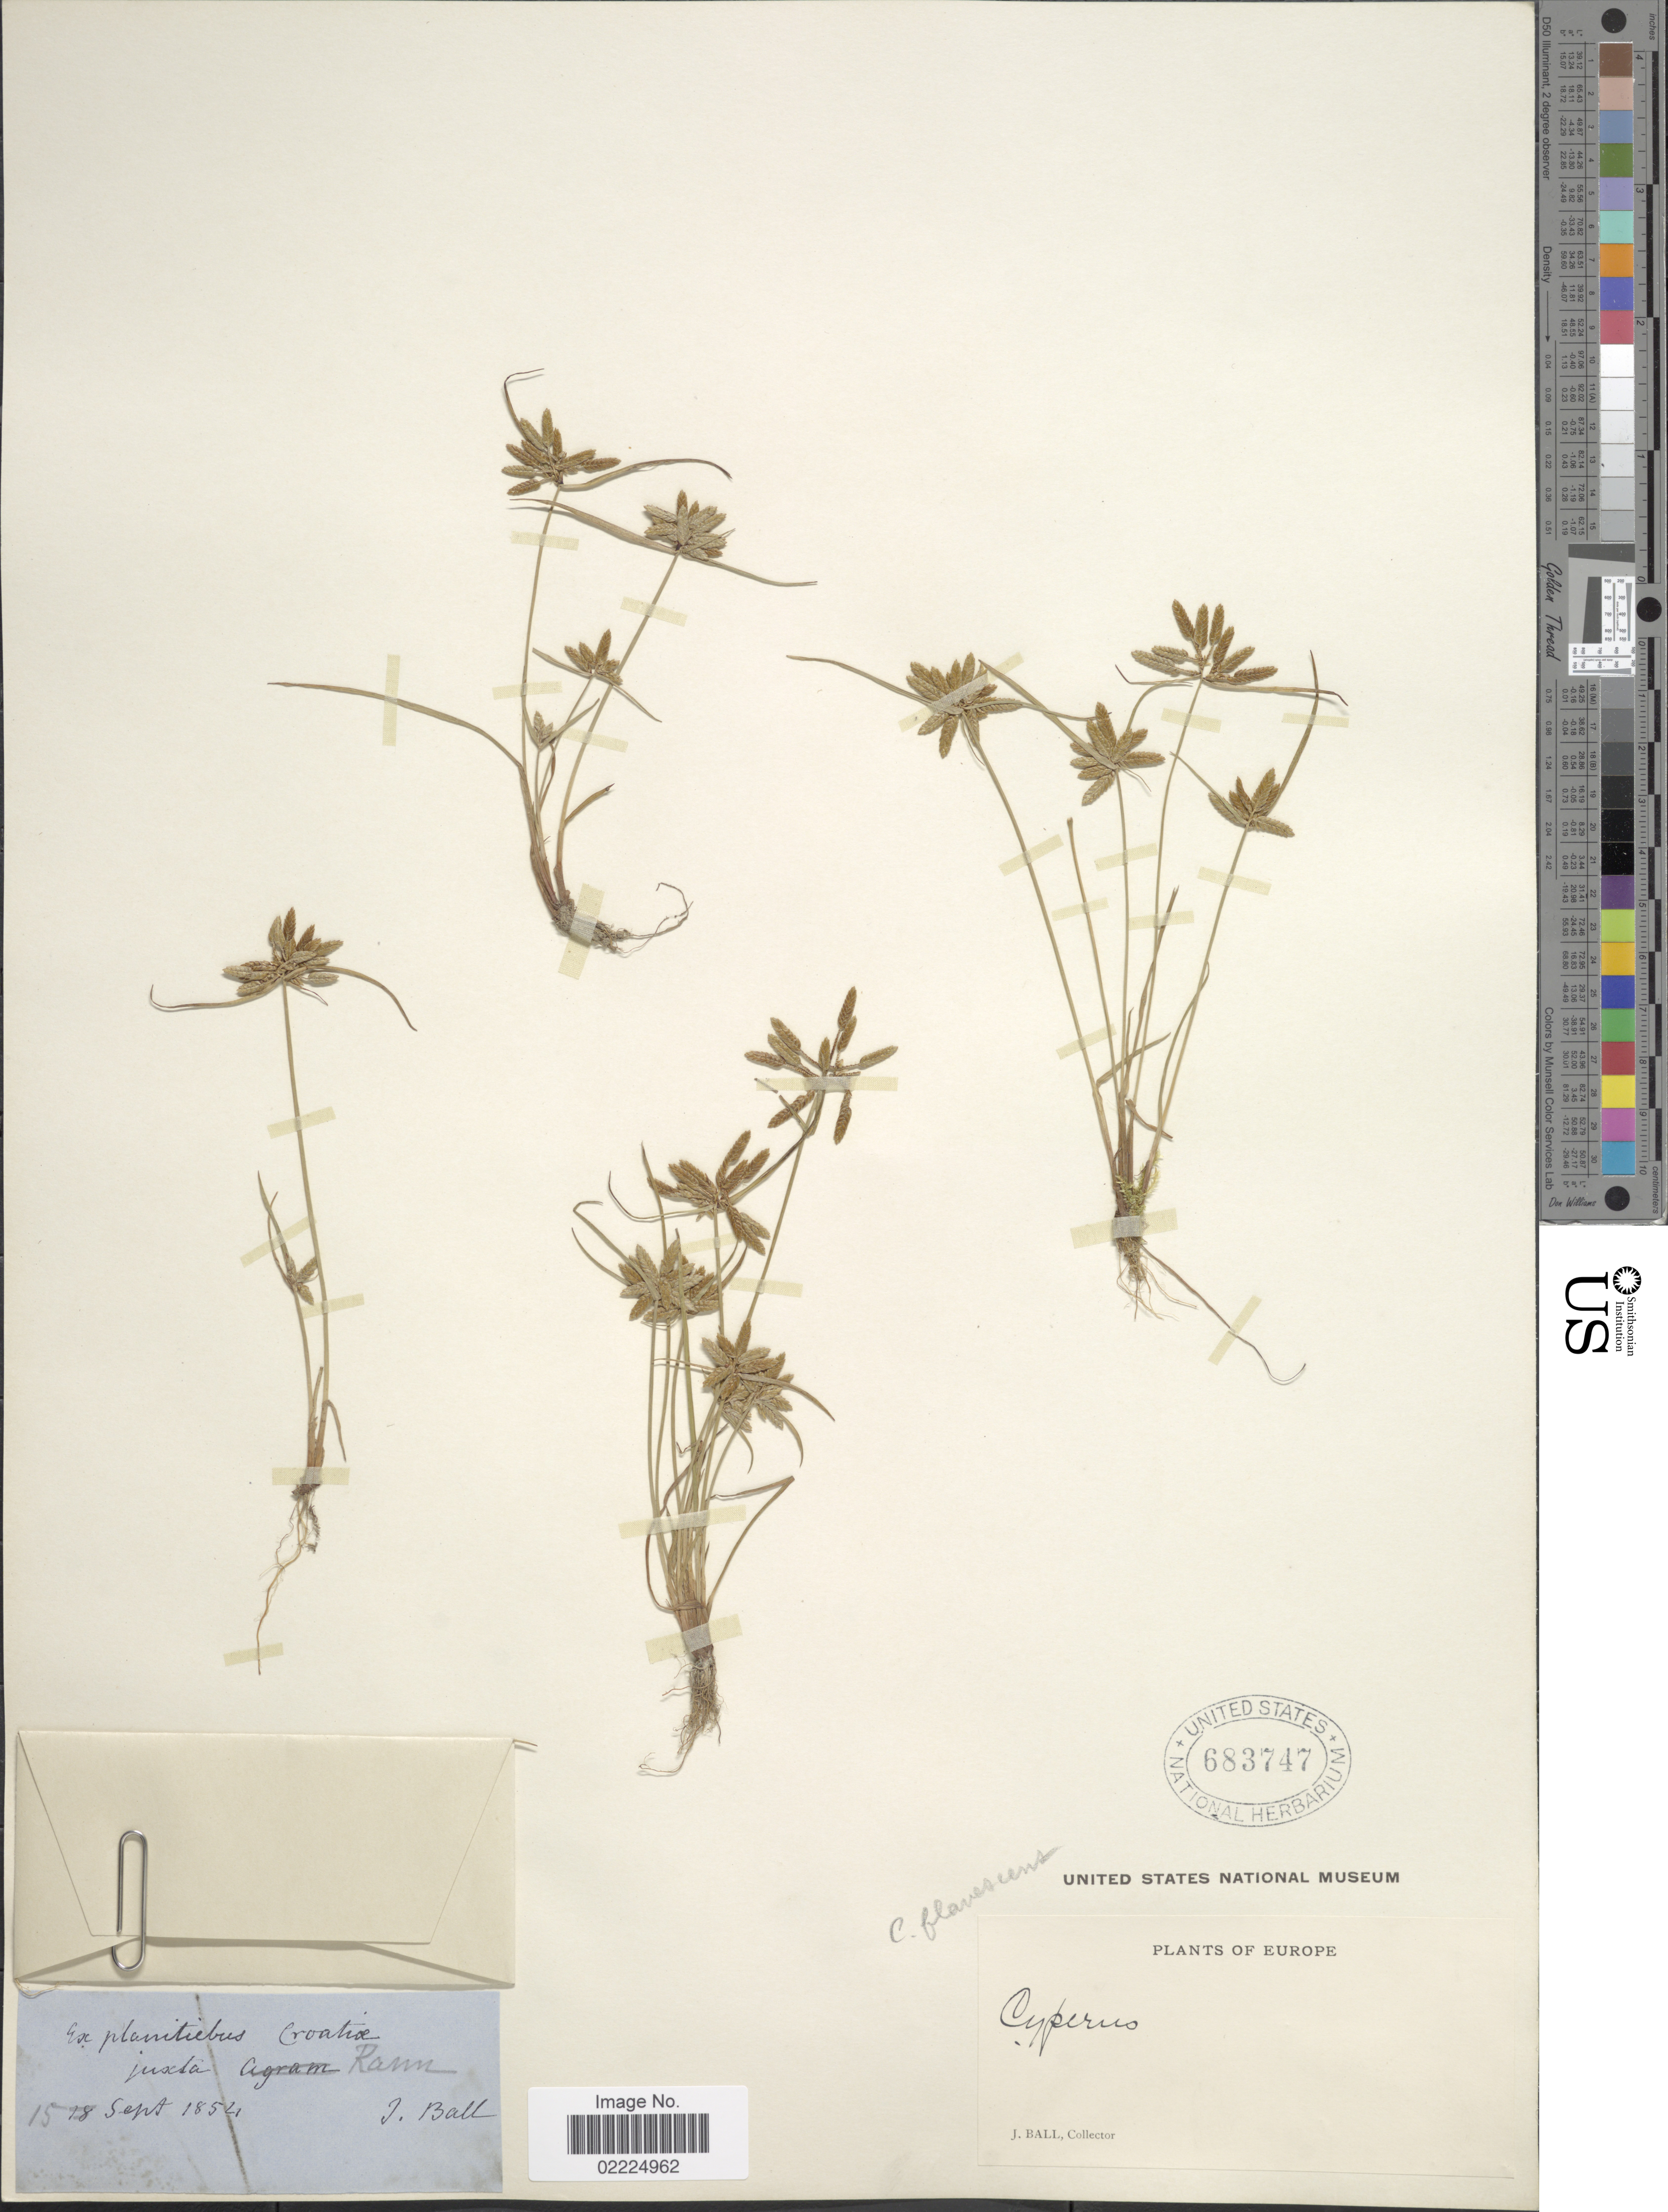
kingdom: Plantae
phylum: Tracheophyta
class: Liliopsida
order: Poales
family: Cyperaceae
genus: Cyperus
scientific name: Cyperus flavescens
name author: L.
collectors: J. Ball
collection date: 1854-09-15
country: Croatia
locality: Europe, planitiebus Croatiæ juxta Rann.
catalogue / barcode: US 683747